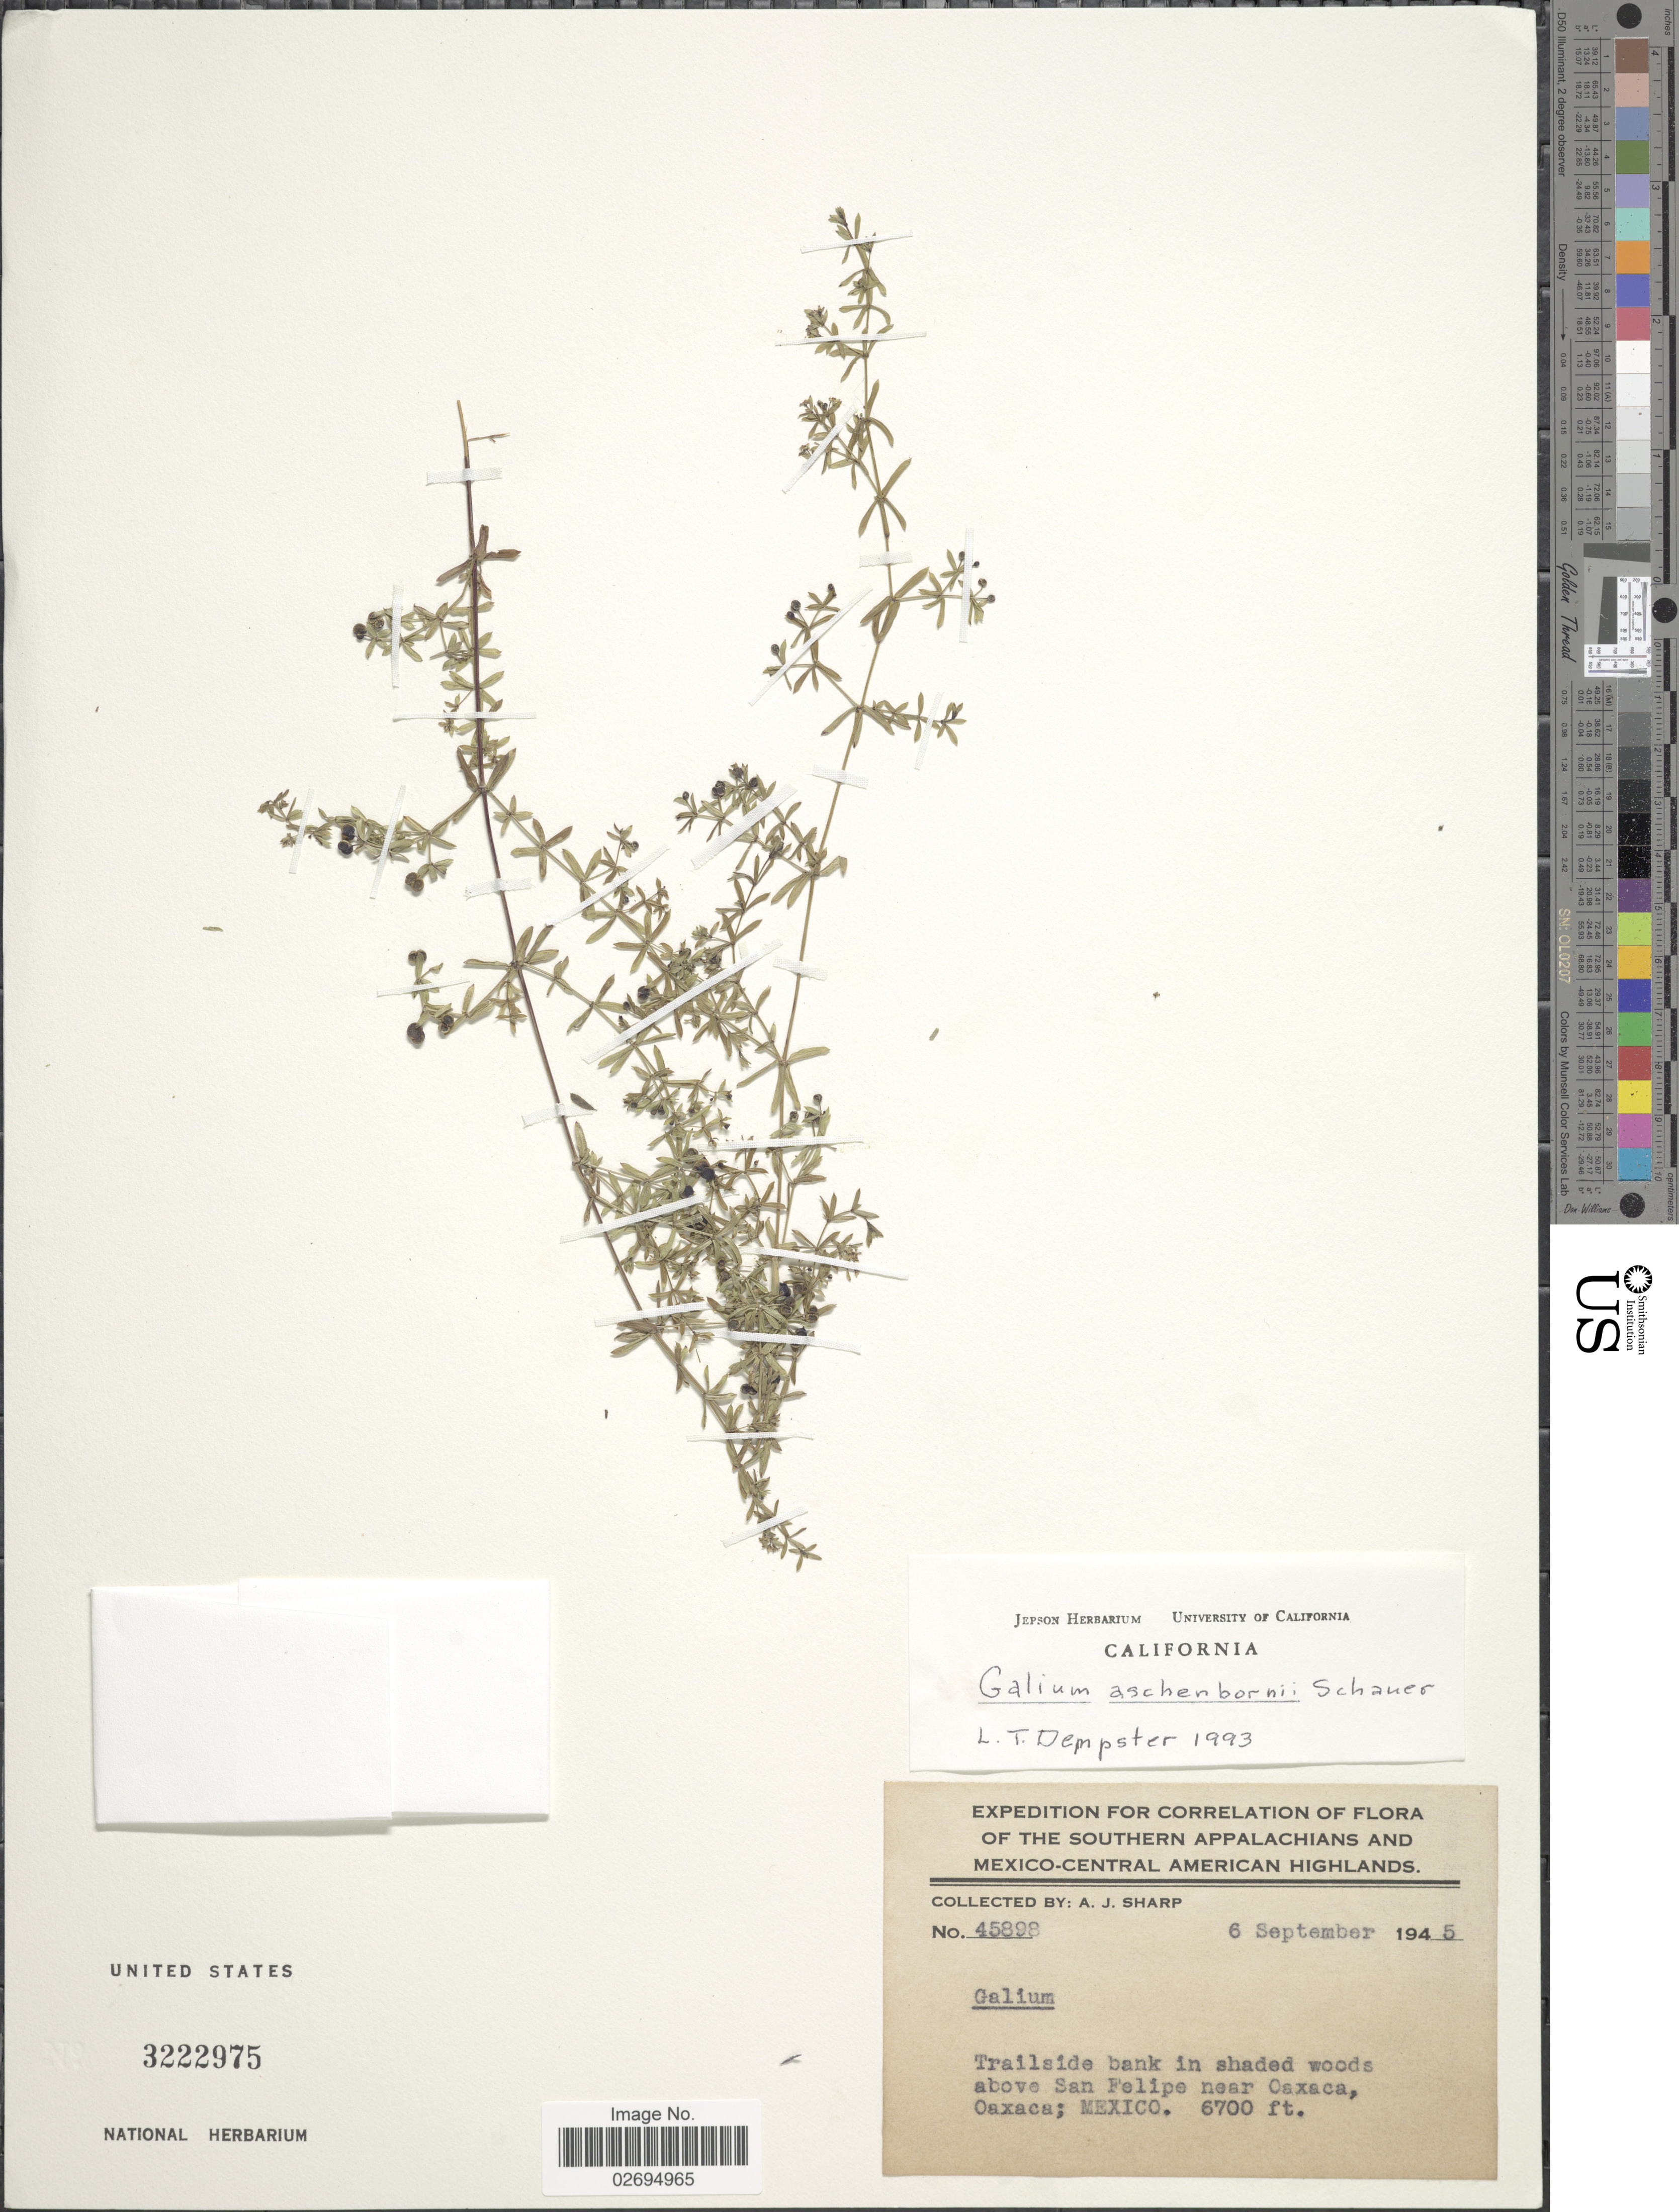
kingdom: Plantae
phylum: Tracheophyta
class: Magnoliopsida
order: Gentianales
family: Rubiaceae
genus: Galium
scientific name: Galium aschenbornii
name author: Schauer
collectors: A. J. Sharp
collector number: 45898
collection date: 1945-09-06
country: Mexico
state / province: Oaxaca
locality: The Southern Appalachians and Mexico-Central American Highlands, Trailside bank in shaded woods above San Felipe near Oaxaca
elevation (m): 2042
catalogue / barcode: US 3222975